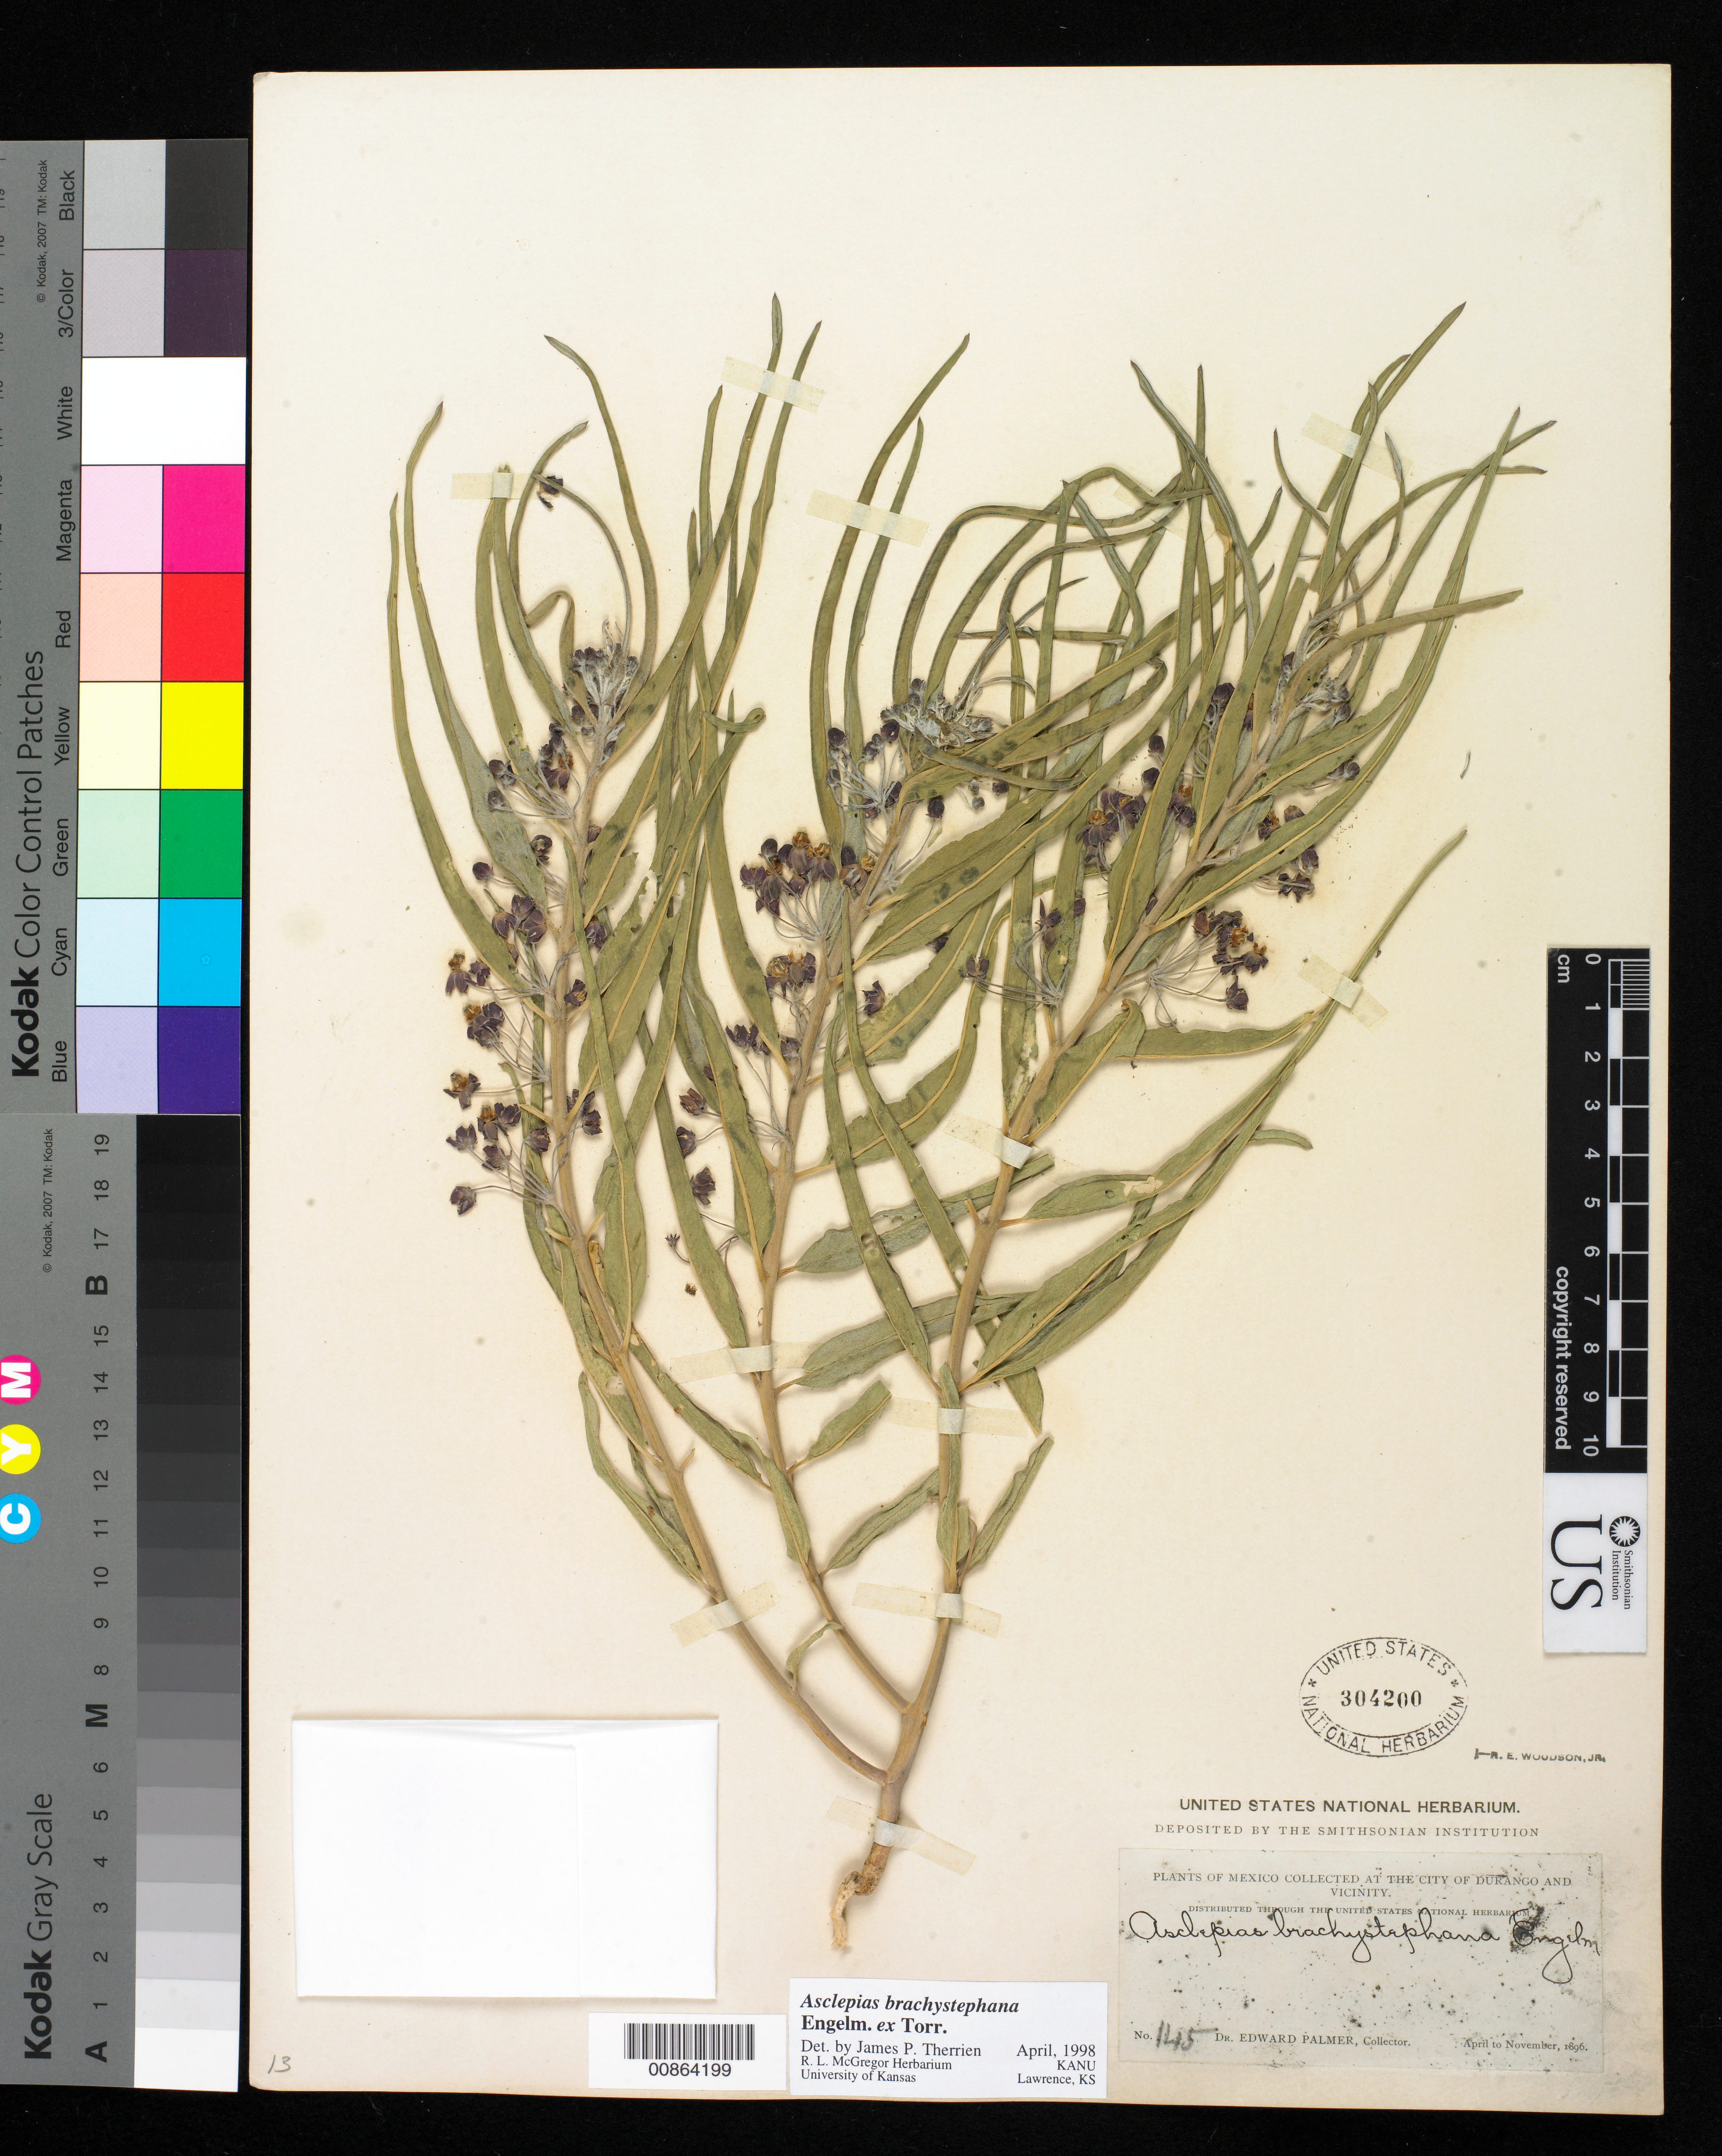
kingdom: Plantae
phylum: Tracheophyta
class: Magnoliopsida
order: Gentianales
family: Apocynaceae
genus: Asclepias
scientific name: Asclepias brachystephana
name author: Engelm. ex Torr. in Emory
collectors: E. Palmer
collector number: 145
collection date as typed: Apr 1896 to -- Nov 1896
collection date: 1896-04/1896-11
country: Mexico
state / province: Durango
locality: City of Durango and vicinity.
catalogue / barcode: US 304200